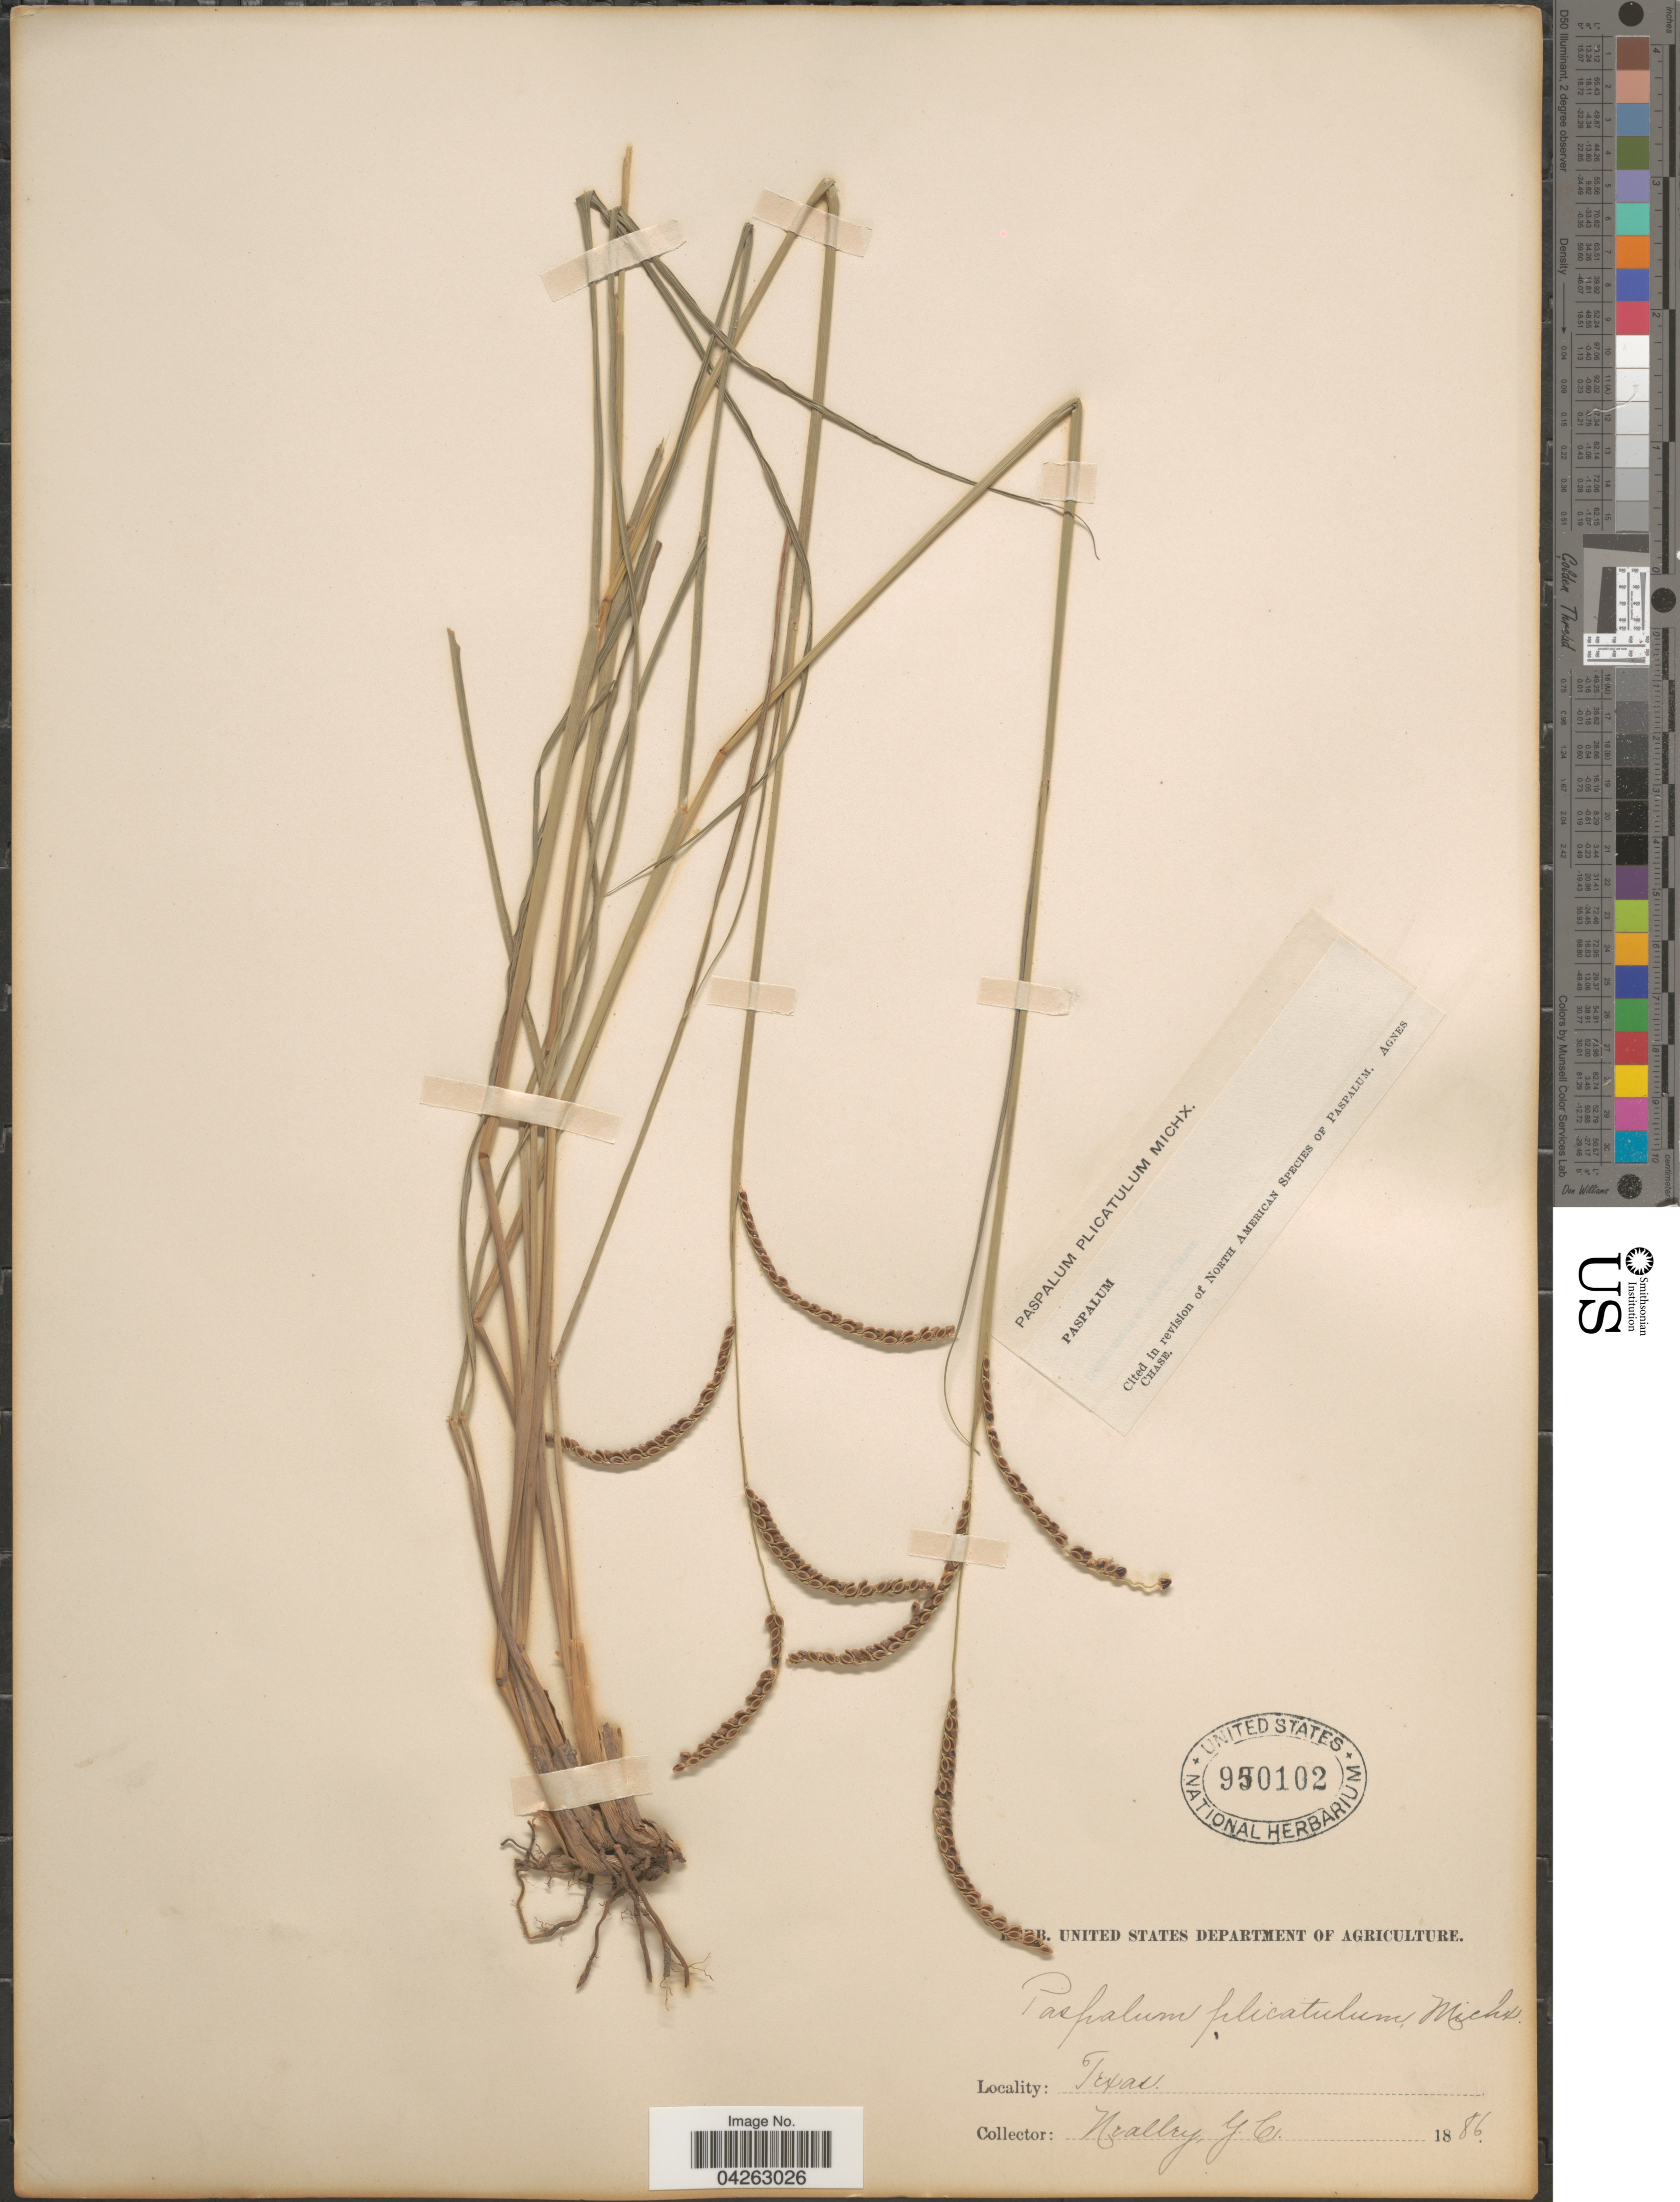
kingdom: Plantae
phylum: Tracheophyta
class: Liliopsida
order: Poales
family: Poaceae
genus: Paspalum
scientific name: Paspalum plicatulum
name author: Michx.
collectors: G. C. Nealley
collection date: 1886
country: United States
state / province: Texas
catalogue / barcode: US 950102